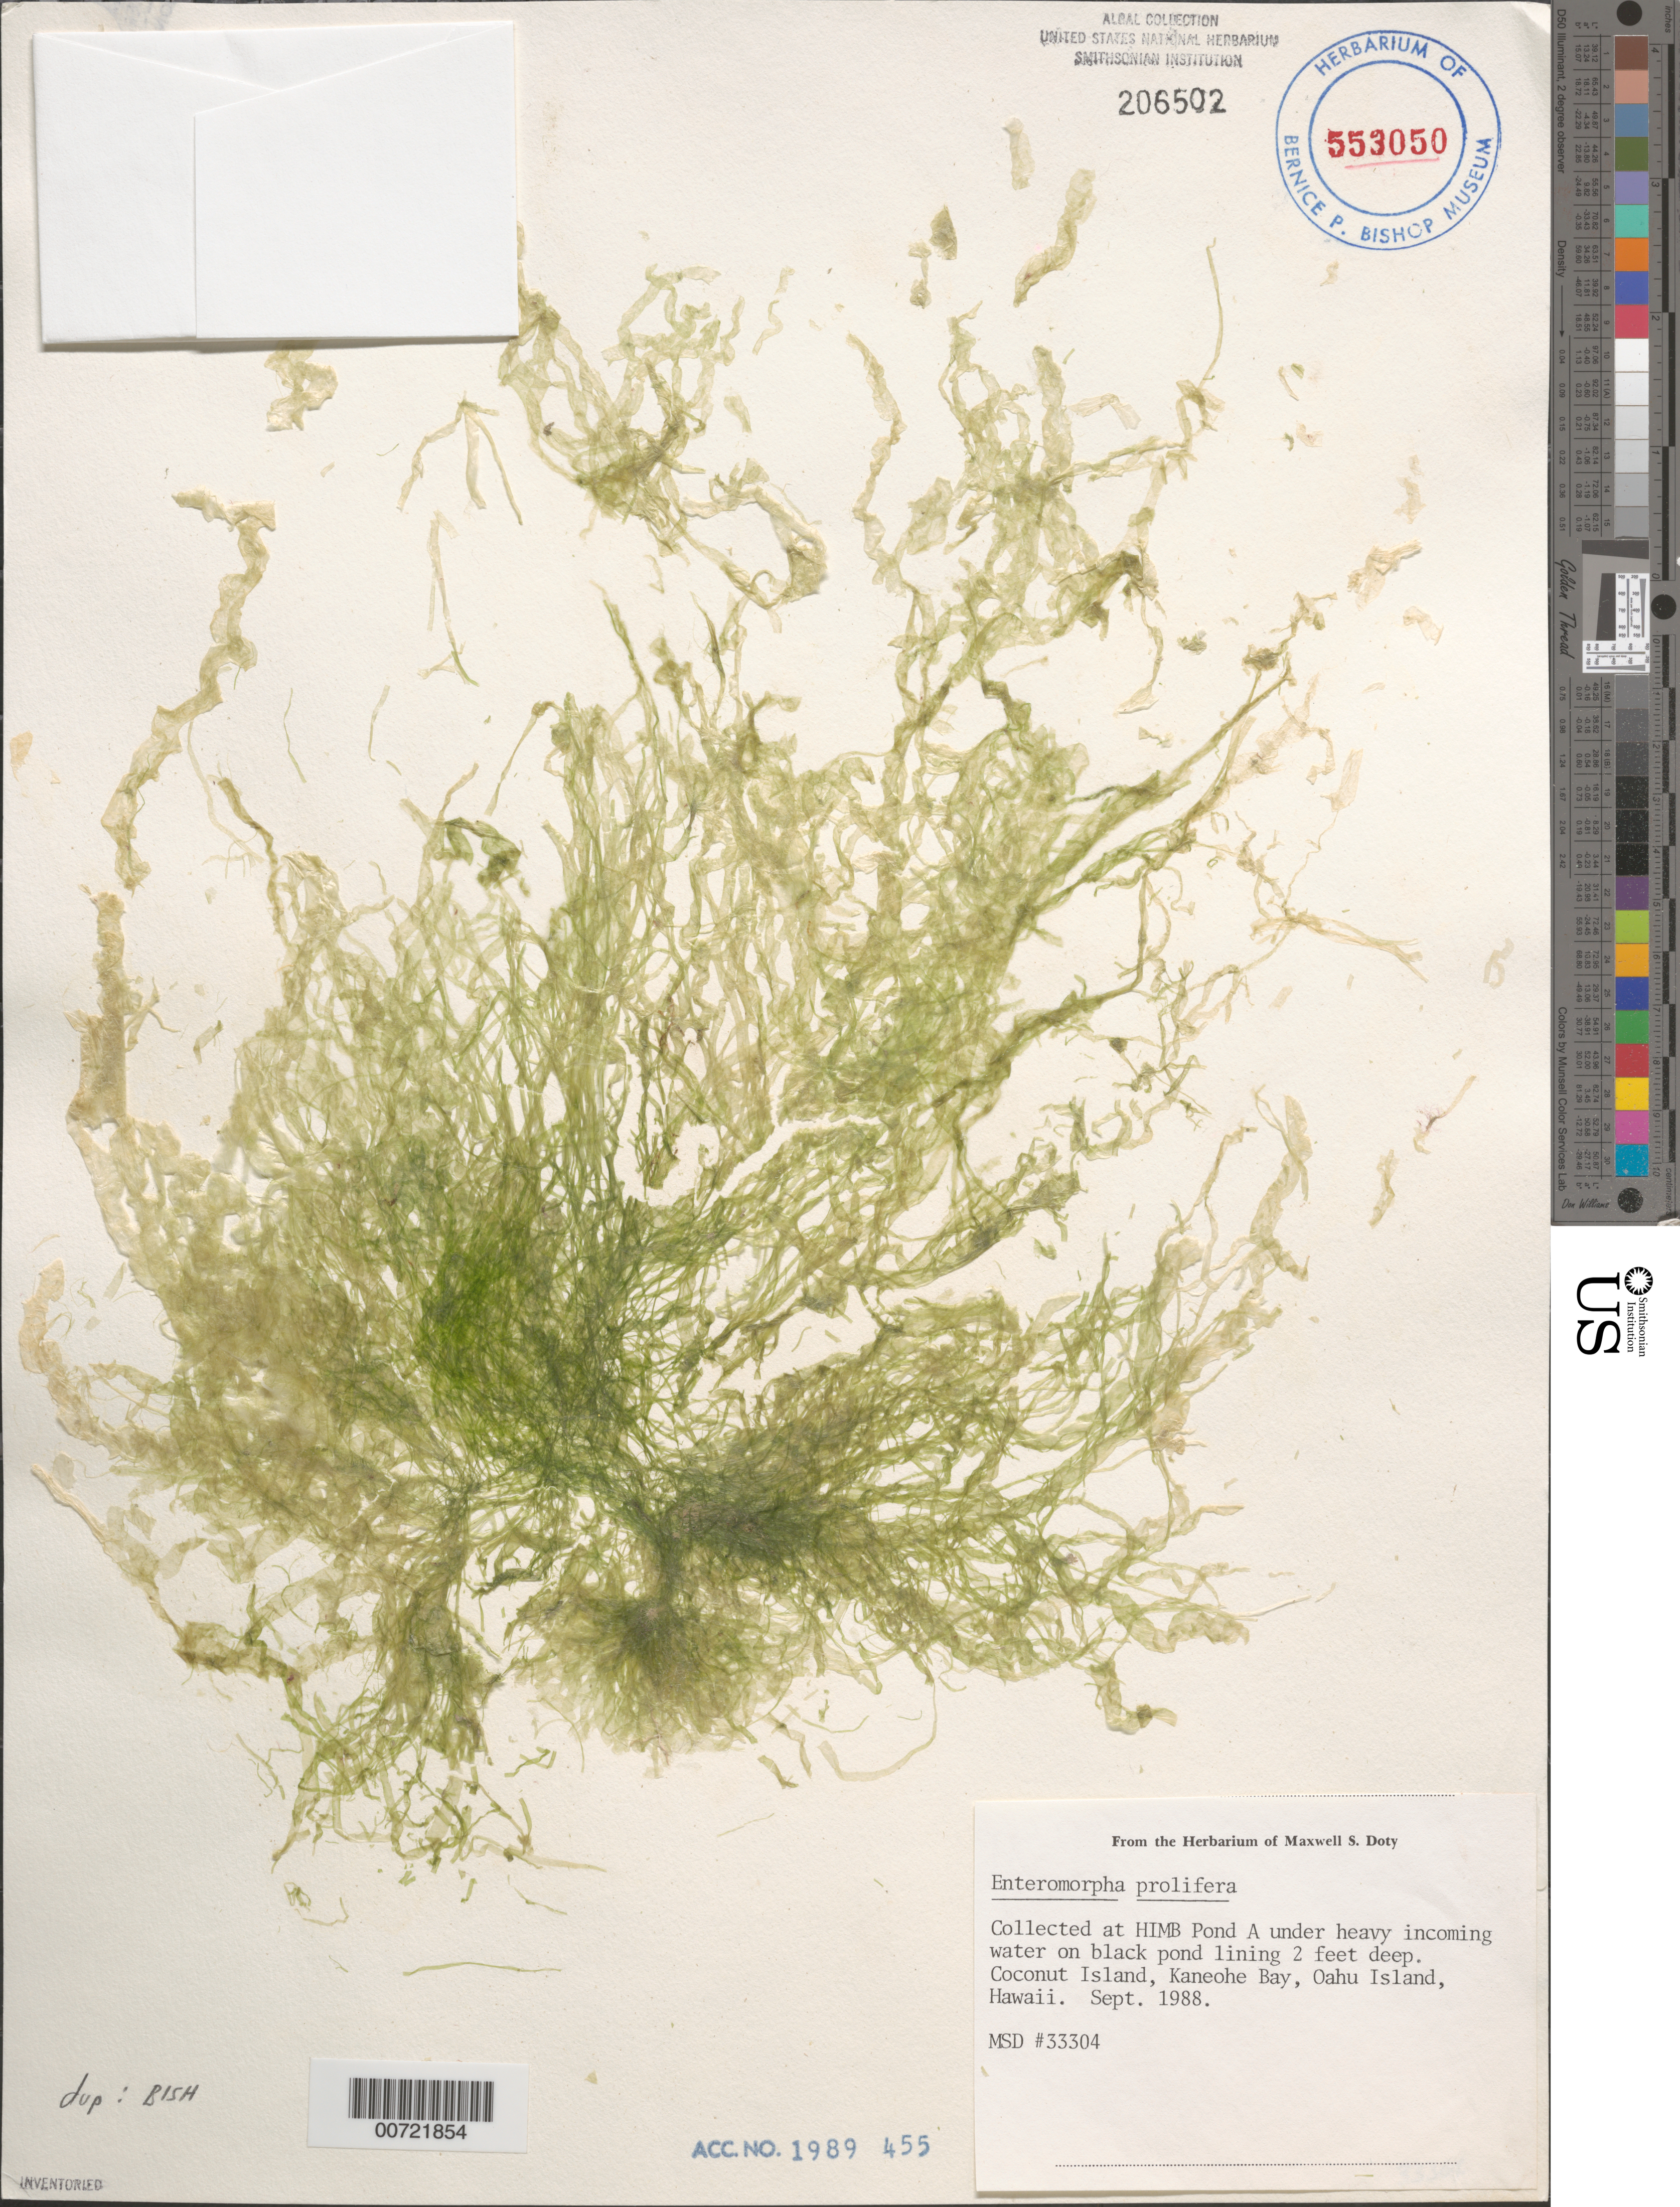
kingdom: Plantae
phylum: Chlorophyta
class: Ulvophyceae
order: Ulvales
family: Ulvaceae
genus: Ulva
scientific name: Ulva prolifera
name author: O.F. Müller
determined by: Algae name updating Project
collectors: M. S.Doty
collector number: MSD 33304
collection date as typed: Sep 1988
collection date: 1988-09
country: United States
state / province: Hawaii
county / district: Honolulu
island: Oahu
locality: Kaneohe Bay, Coconut ISland, HIMB Pond A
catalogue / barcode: US 206502